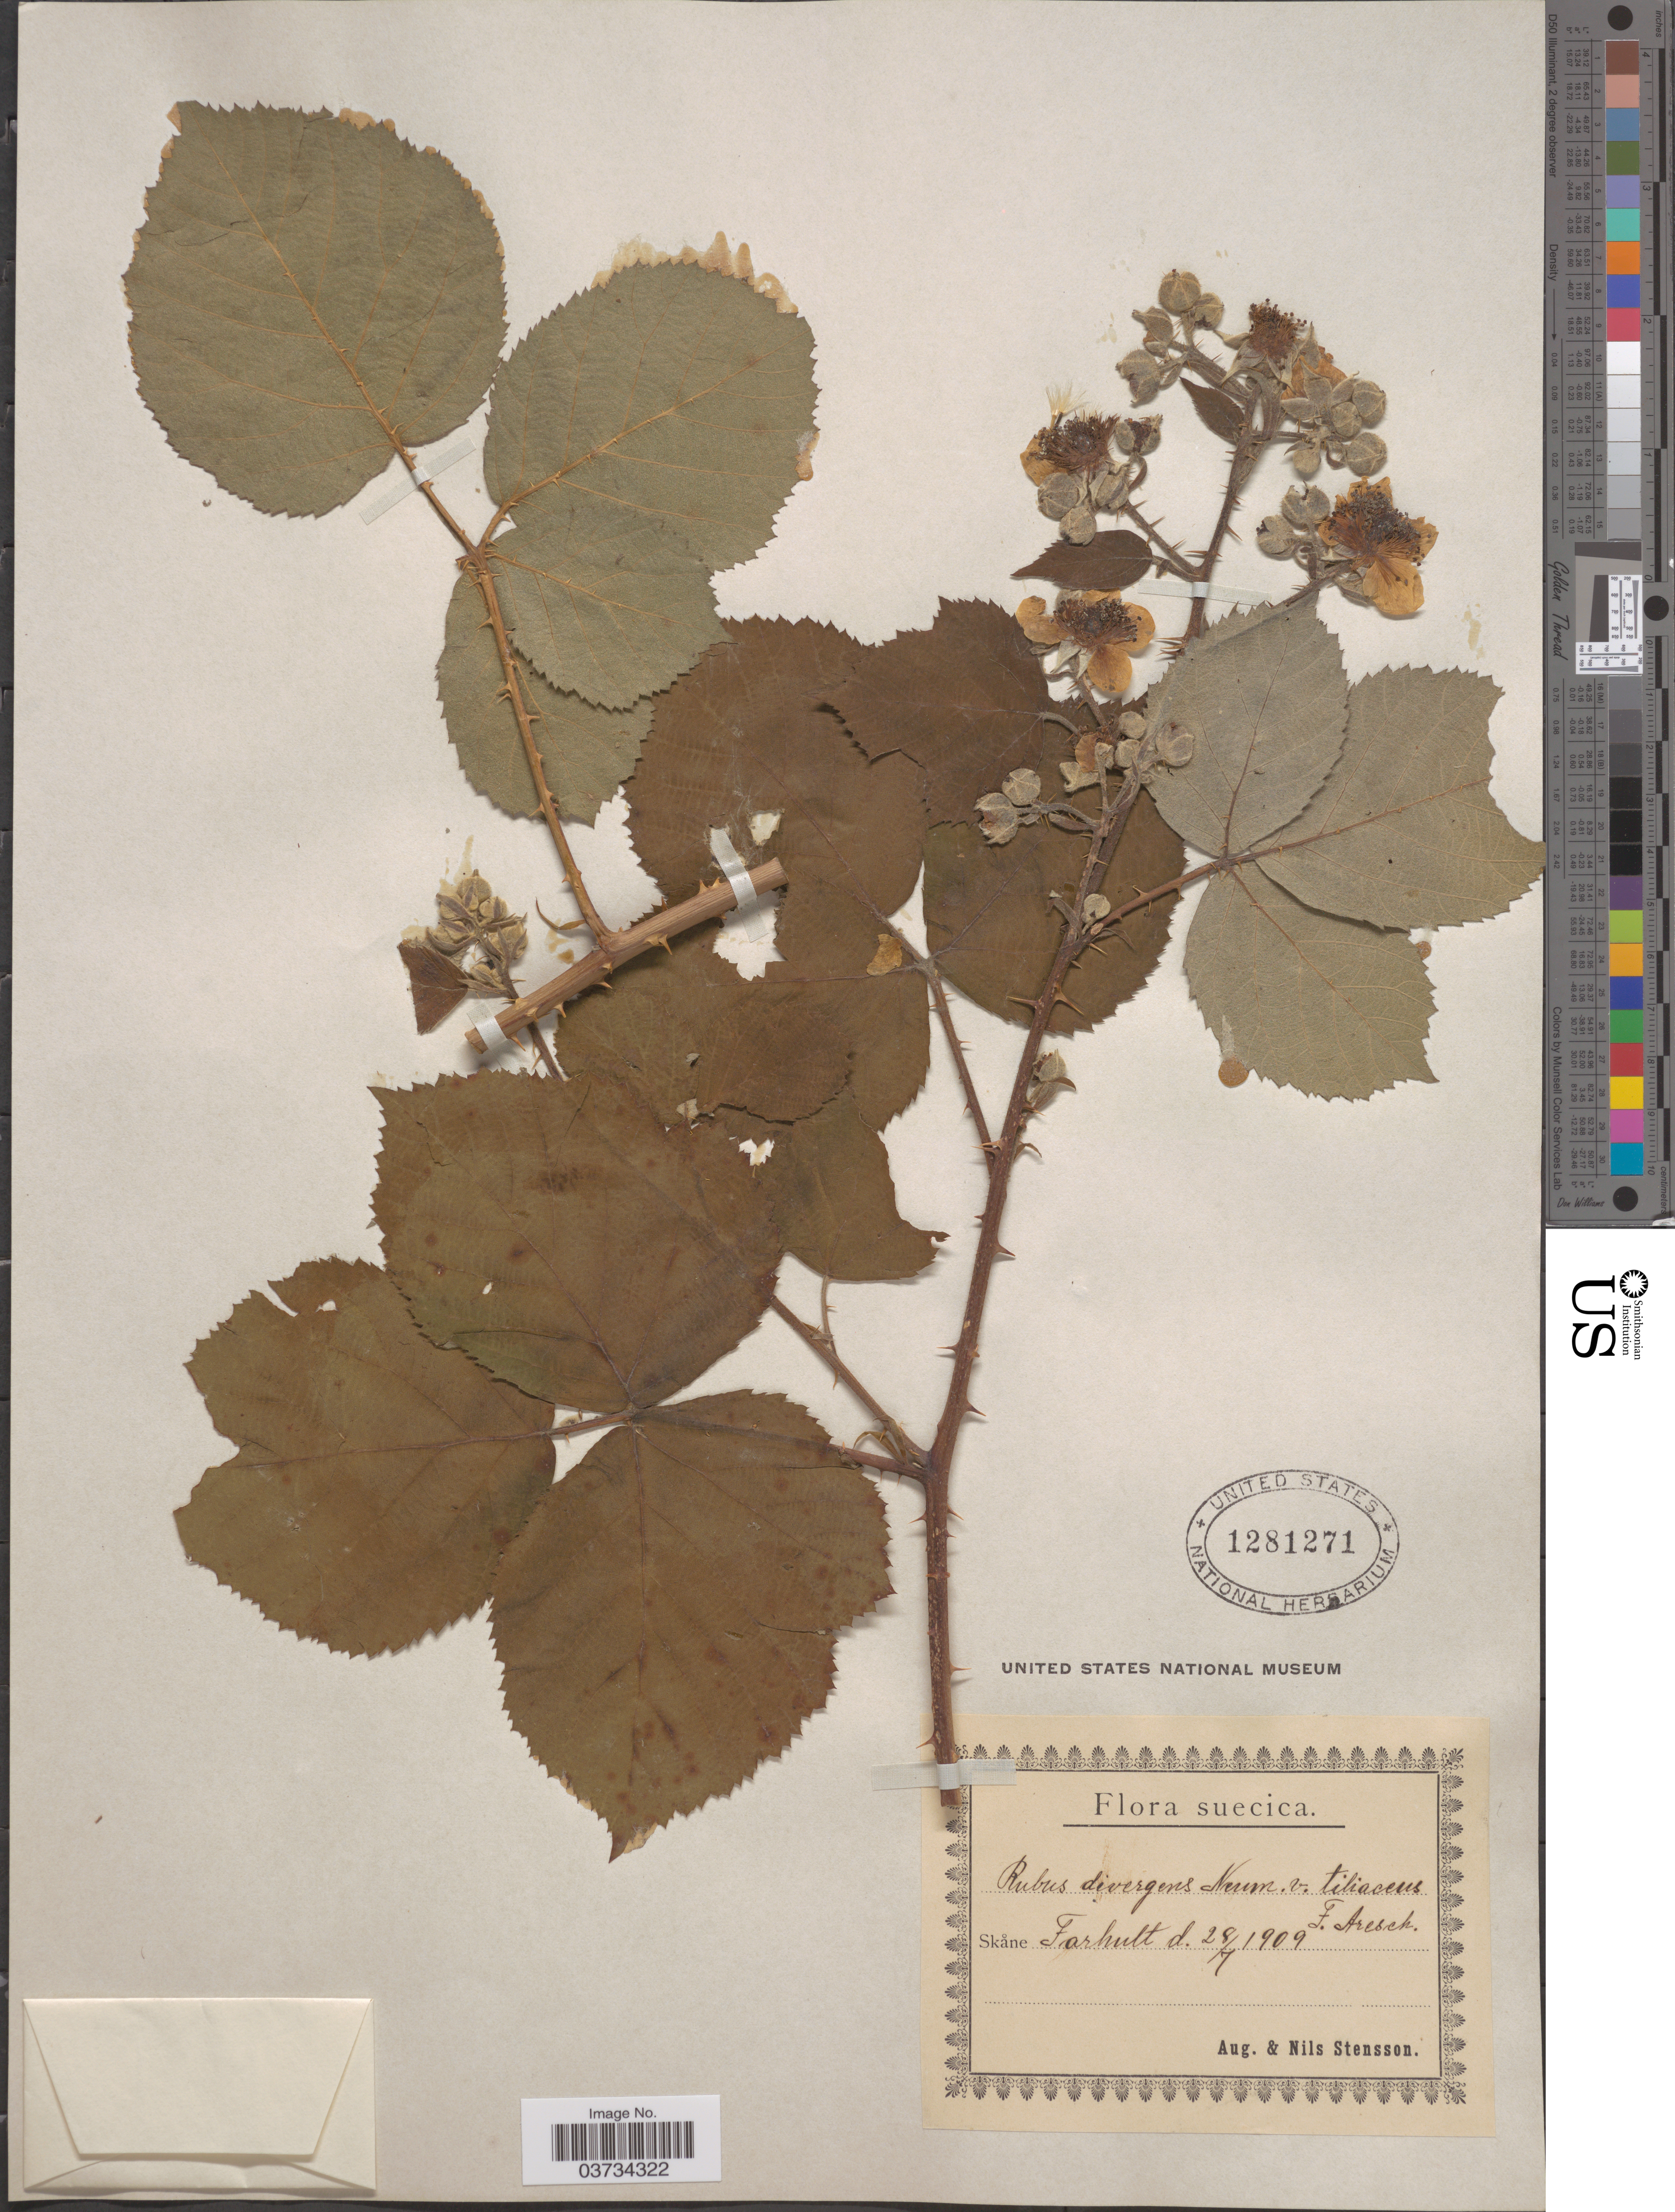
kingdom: Plantae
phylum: Tracheophyta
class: Magnoliopsida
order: Rosales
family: Rosaceae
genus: Rubus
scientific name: Rubus divergens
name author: P.J. Müll.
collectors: A. Stensson & N. Stensson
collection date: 1909-07-28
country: Sweden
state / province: Skåne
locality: Suecica. Farhutt.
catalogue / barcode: US 1281271